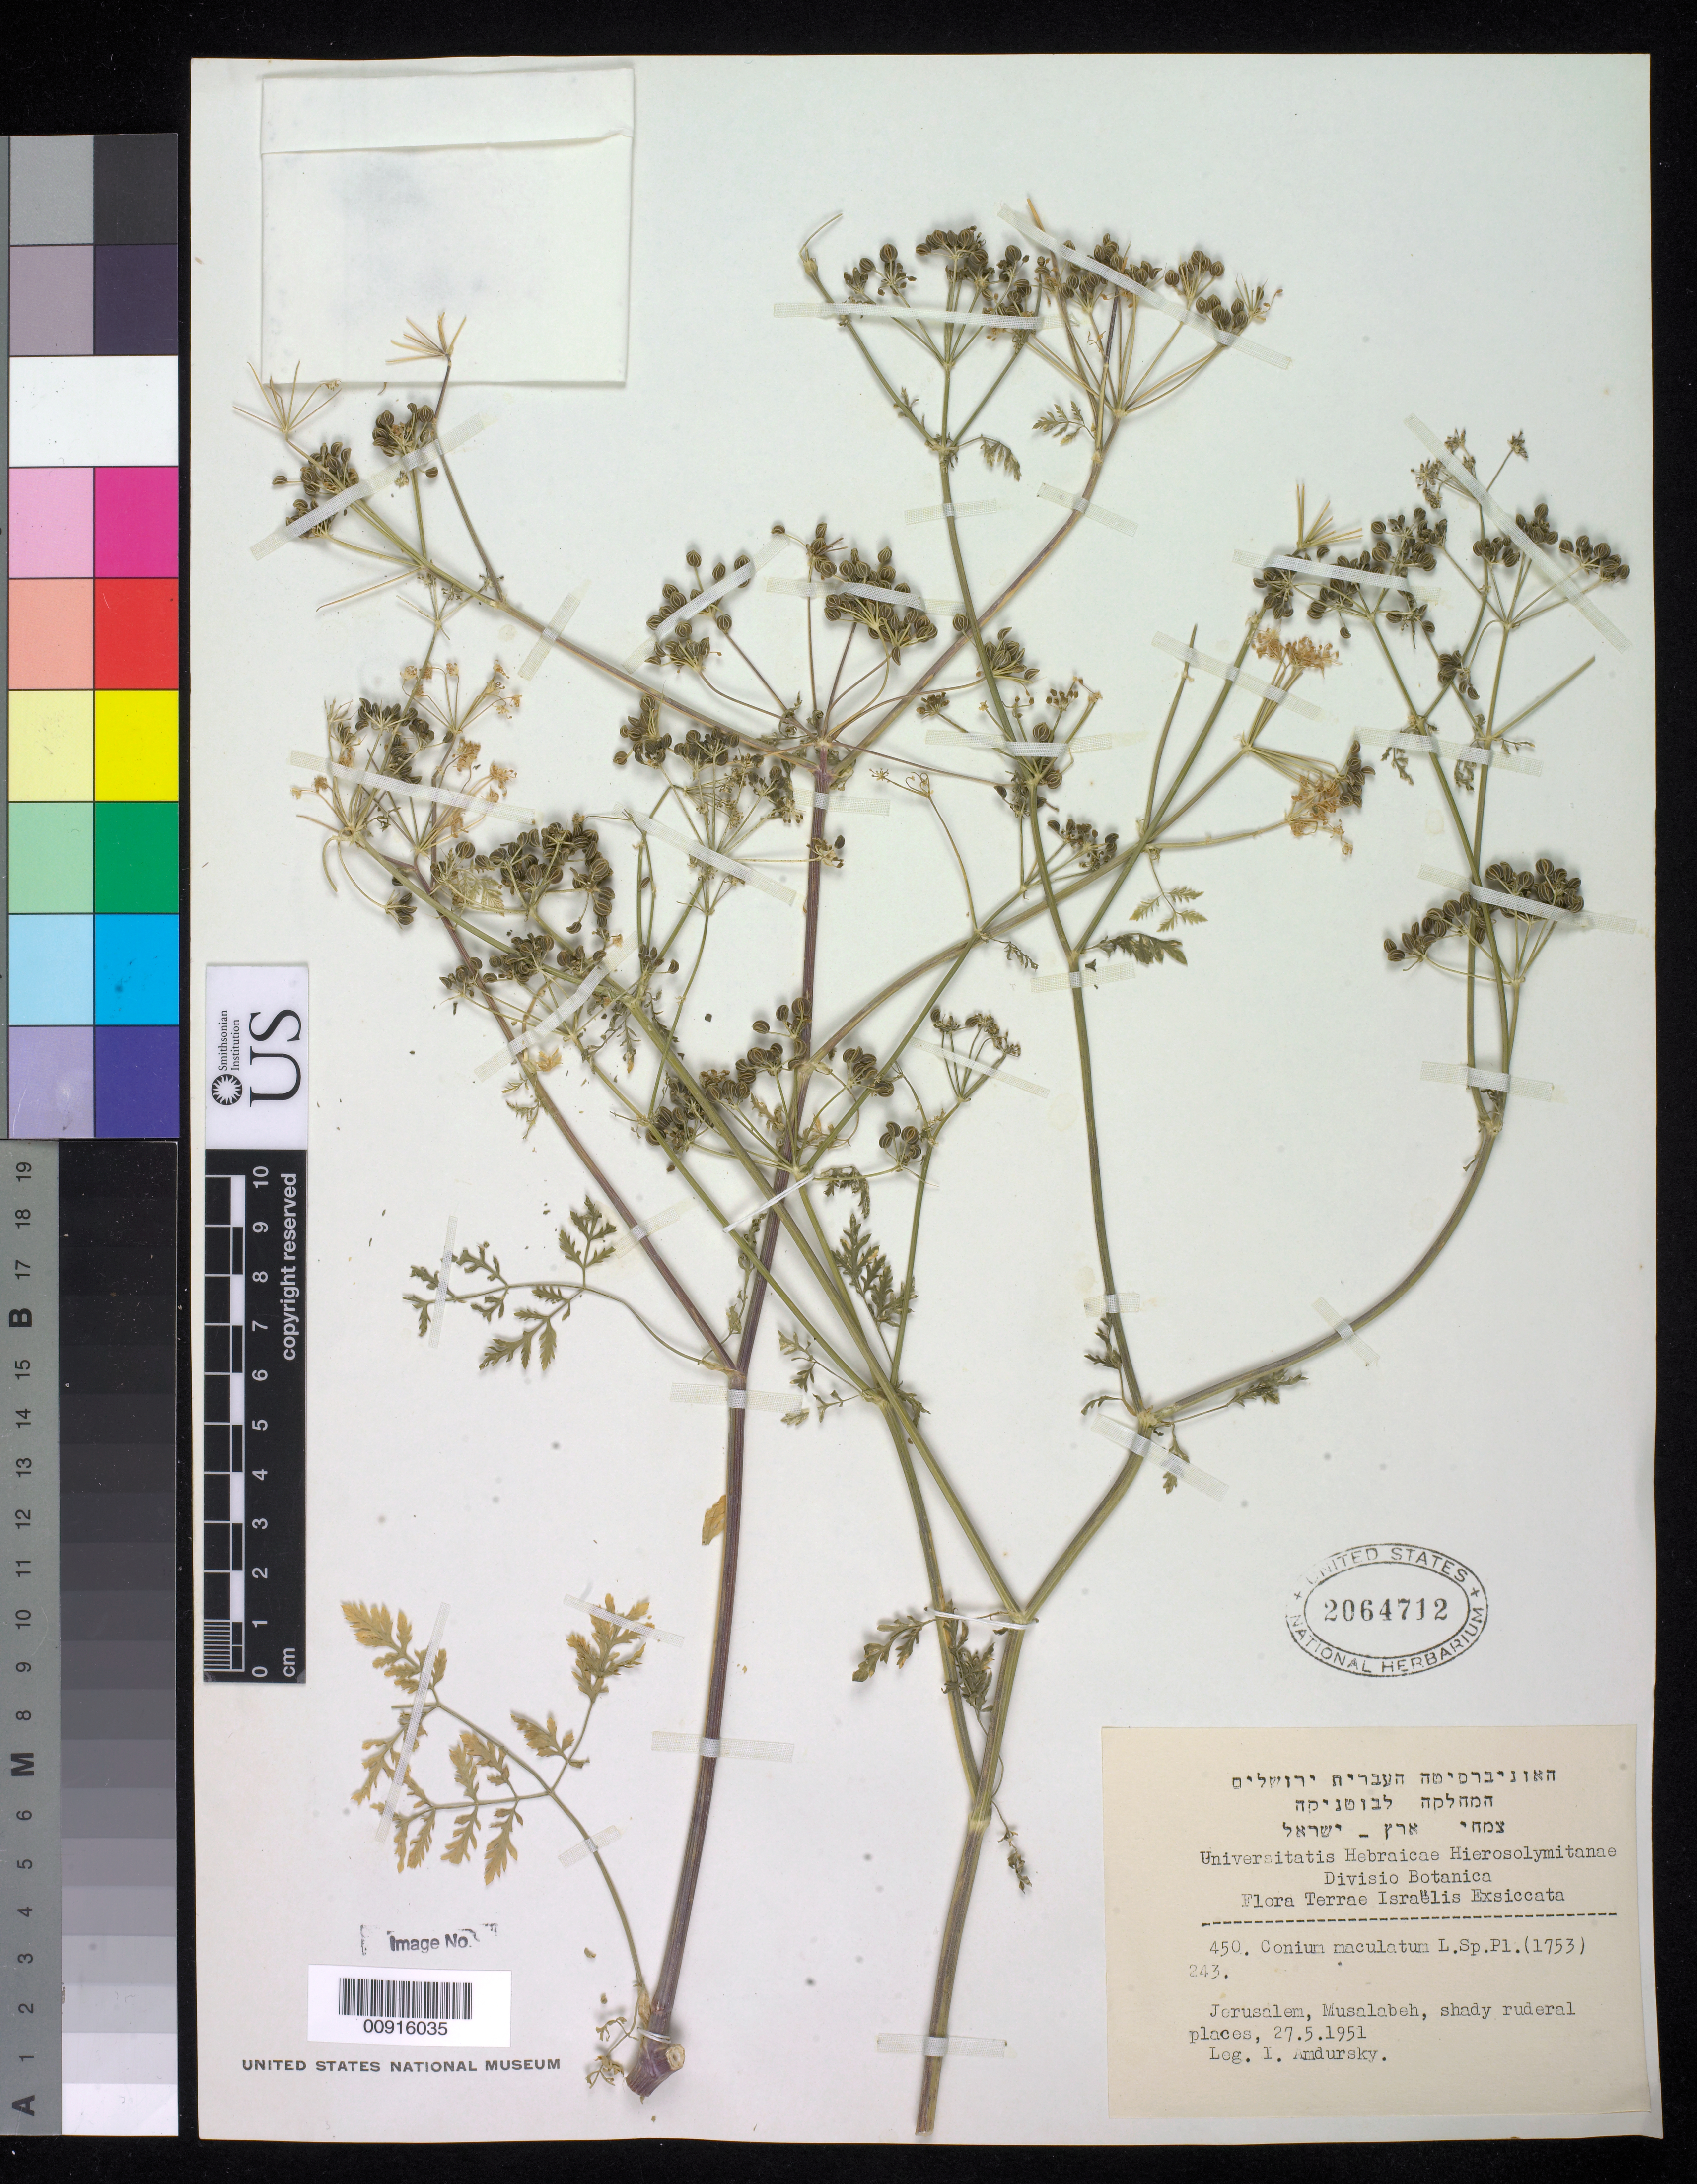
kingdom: Plantae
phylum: Tracheophyta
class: Magnoliopsida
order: Apiales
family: Apiaceae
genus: Conium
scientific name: Conium maculatum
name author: L.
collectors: I. Amdursky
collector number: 450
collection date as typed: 27 May 1951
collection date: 1951-05-27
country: Israel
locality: Jerusalem, Musalabeh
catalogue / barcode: US 2064712